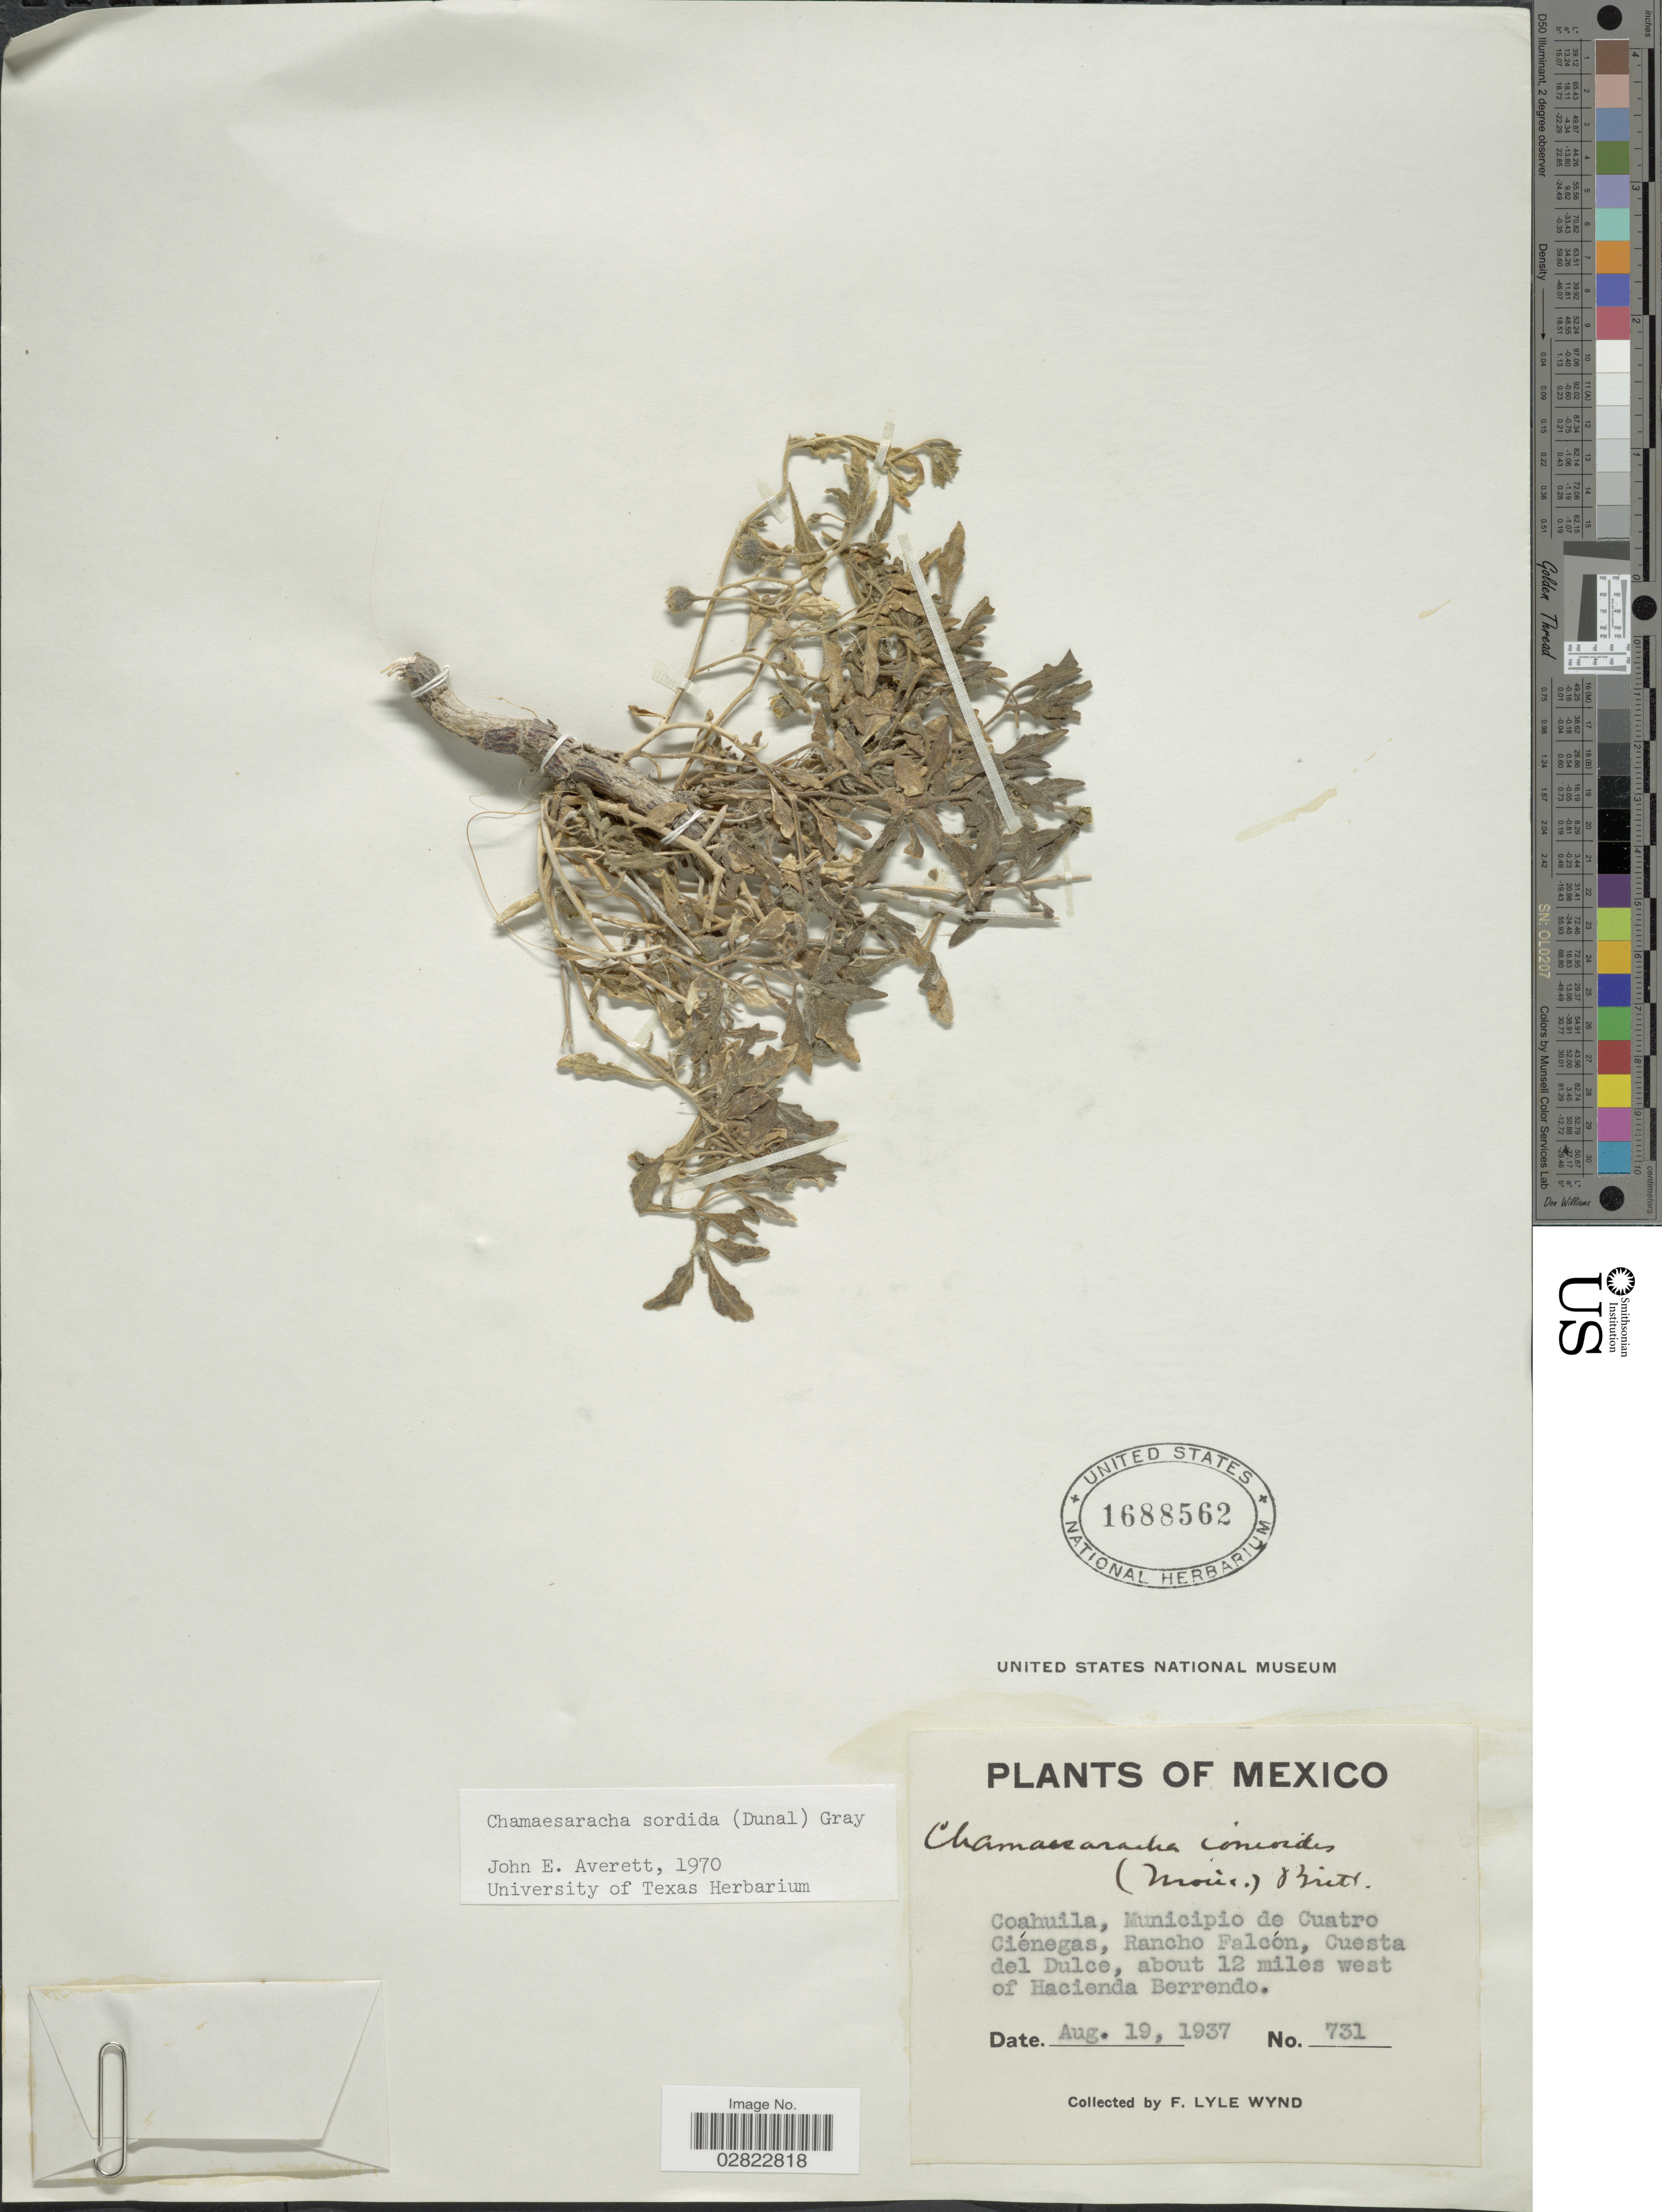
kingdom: Plantae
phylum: Tracheophyta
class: Magnoliopsida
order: Solanales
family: Solanaceae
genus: Chamaesaracha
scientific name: Chamaesaracha sordida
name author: (Dunal) S.F. Gray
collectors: F. L. Wynd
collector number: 731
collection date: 1937-08-19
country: Mexico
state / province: Coahuila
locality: Municipio de Cuatro Ciénegas, Rancho Falcón, Cuesta del Dulce, about 12 miles west of Hacienda Berrendo.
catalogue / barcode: US 1688562